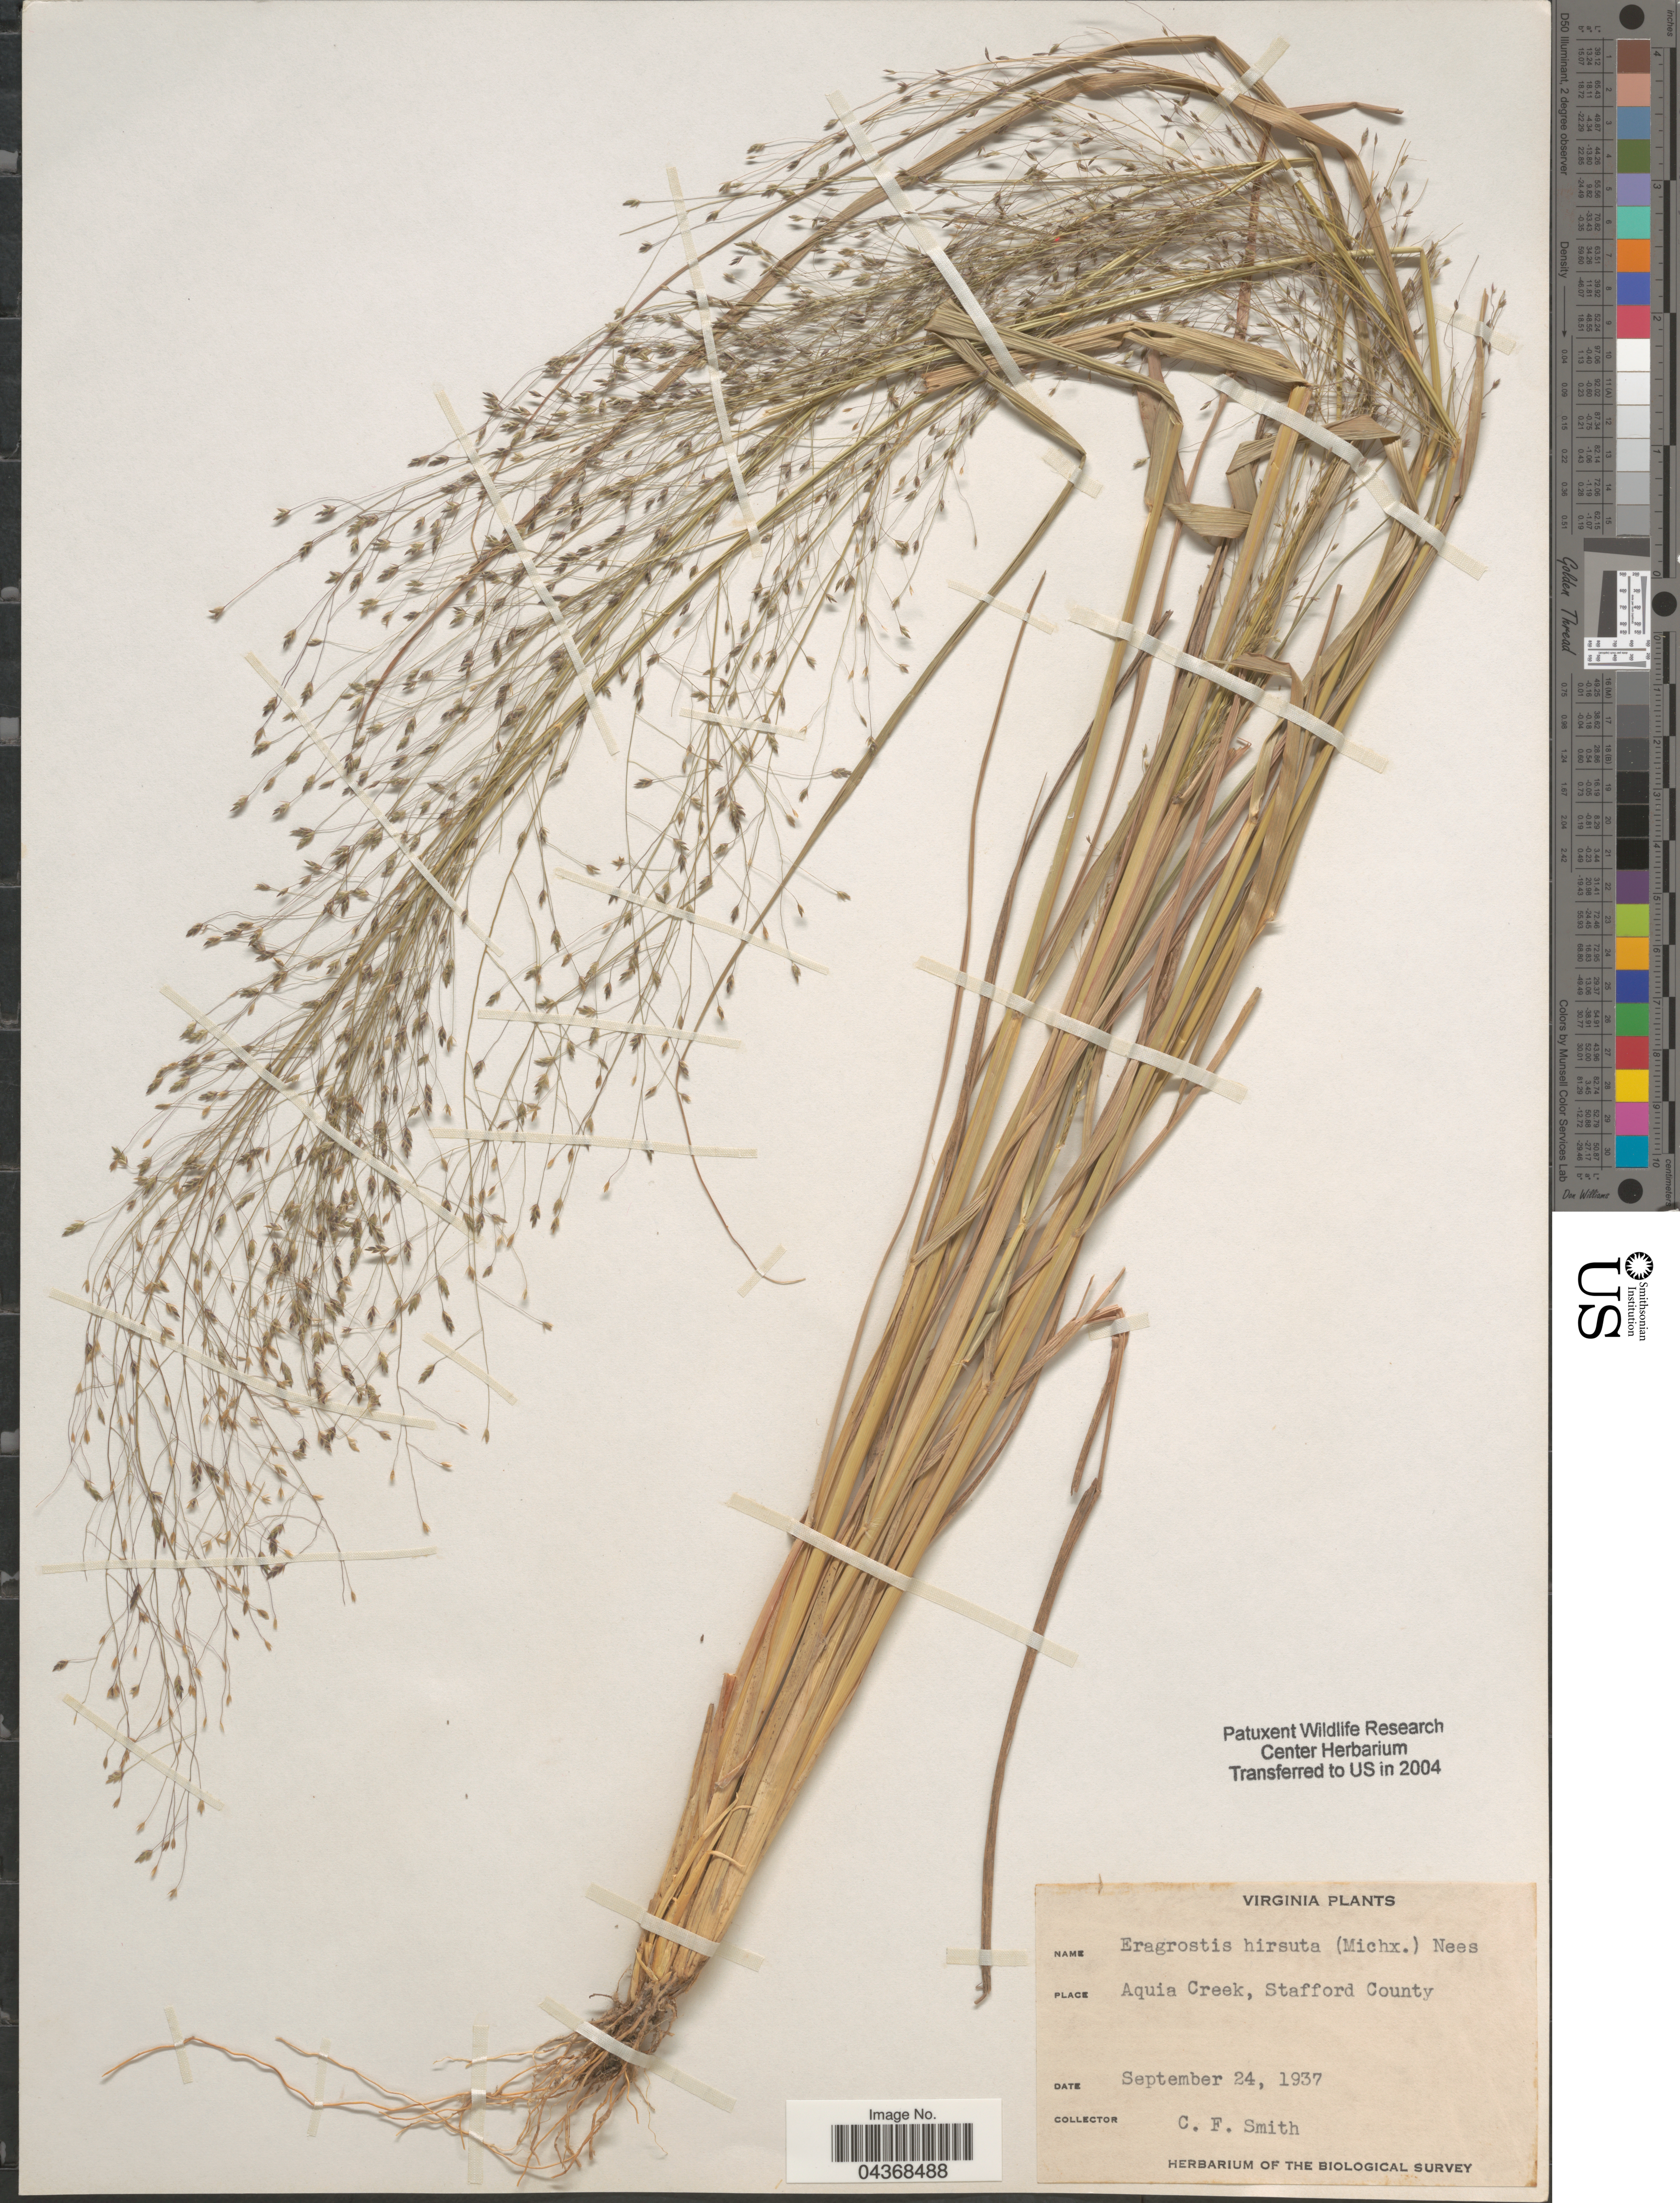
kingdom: Plantae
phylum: Tracheophyta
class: Liliopsida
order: Poales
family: Poaceae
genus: Eragrostis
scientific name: Eragrostis hirsuta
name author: (Michx.) Nees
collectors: C. F. Smith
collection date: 1937-09-24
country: United States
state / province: Virginia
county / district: Stafford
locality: Aquia Creek